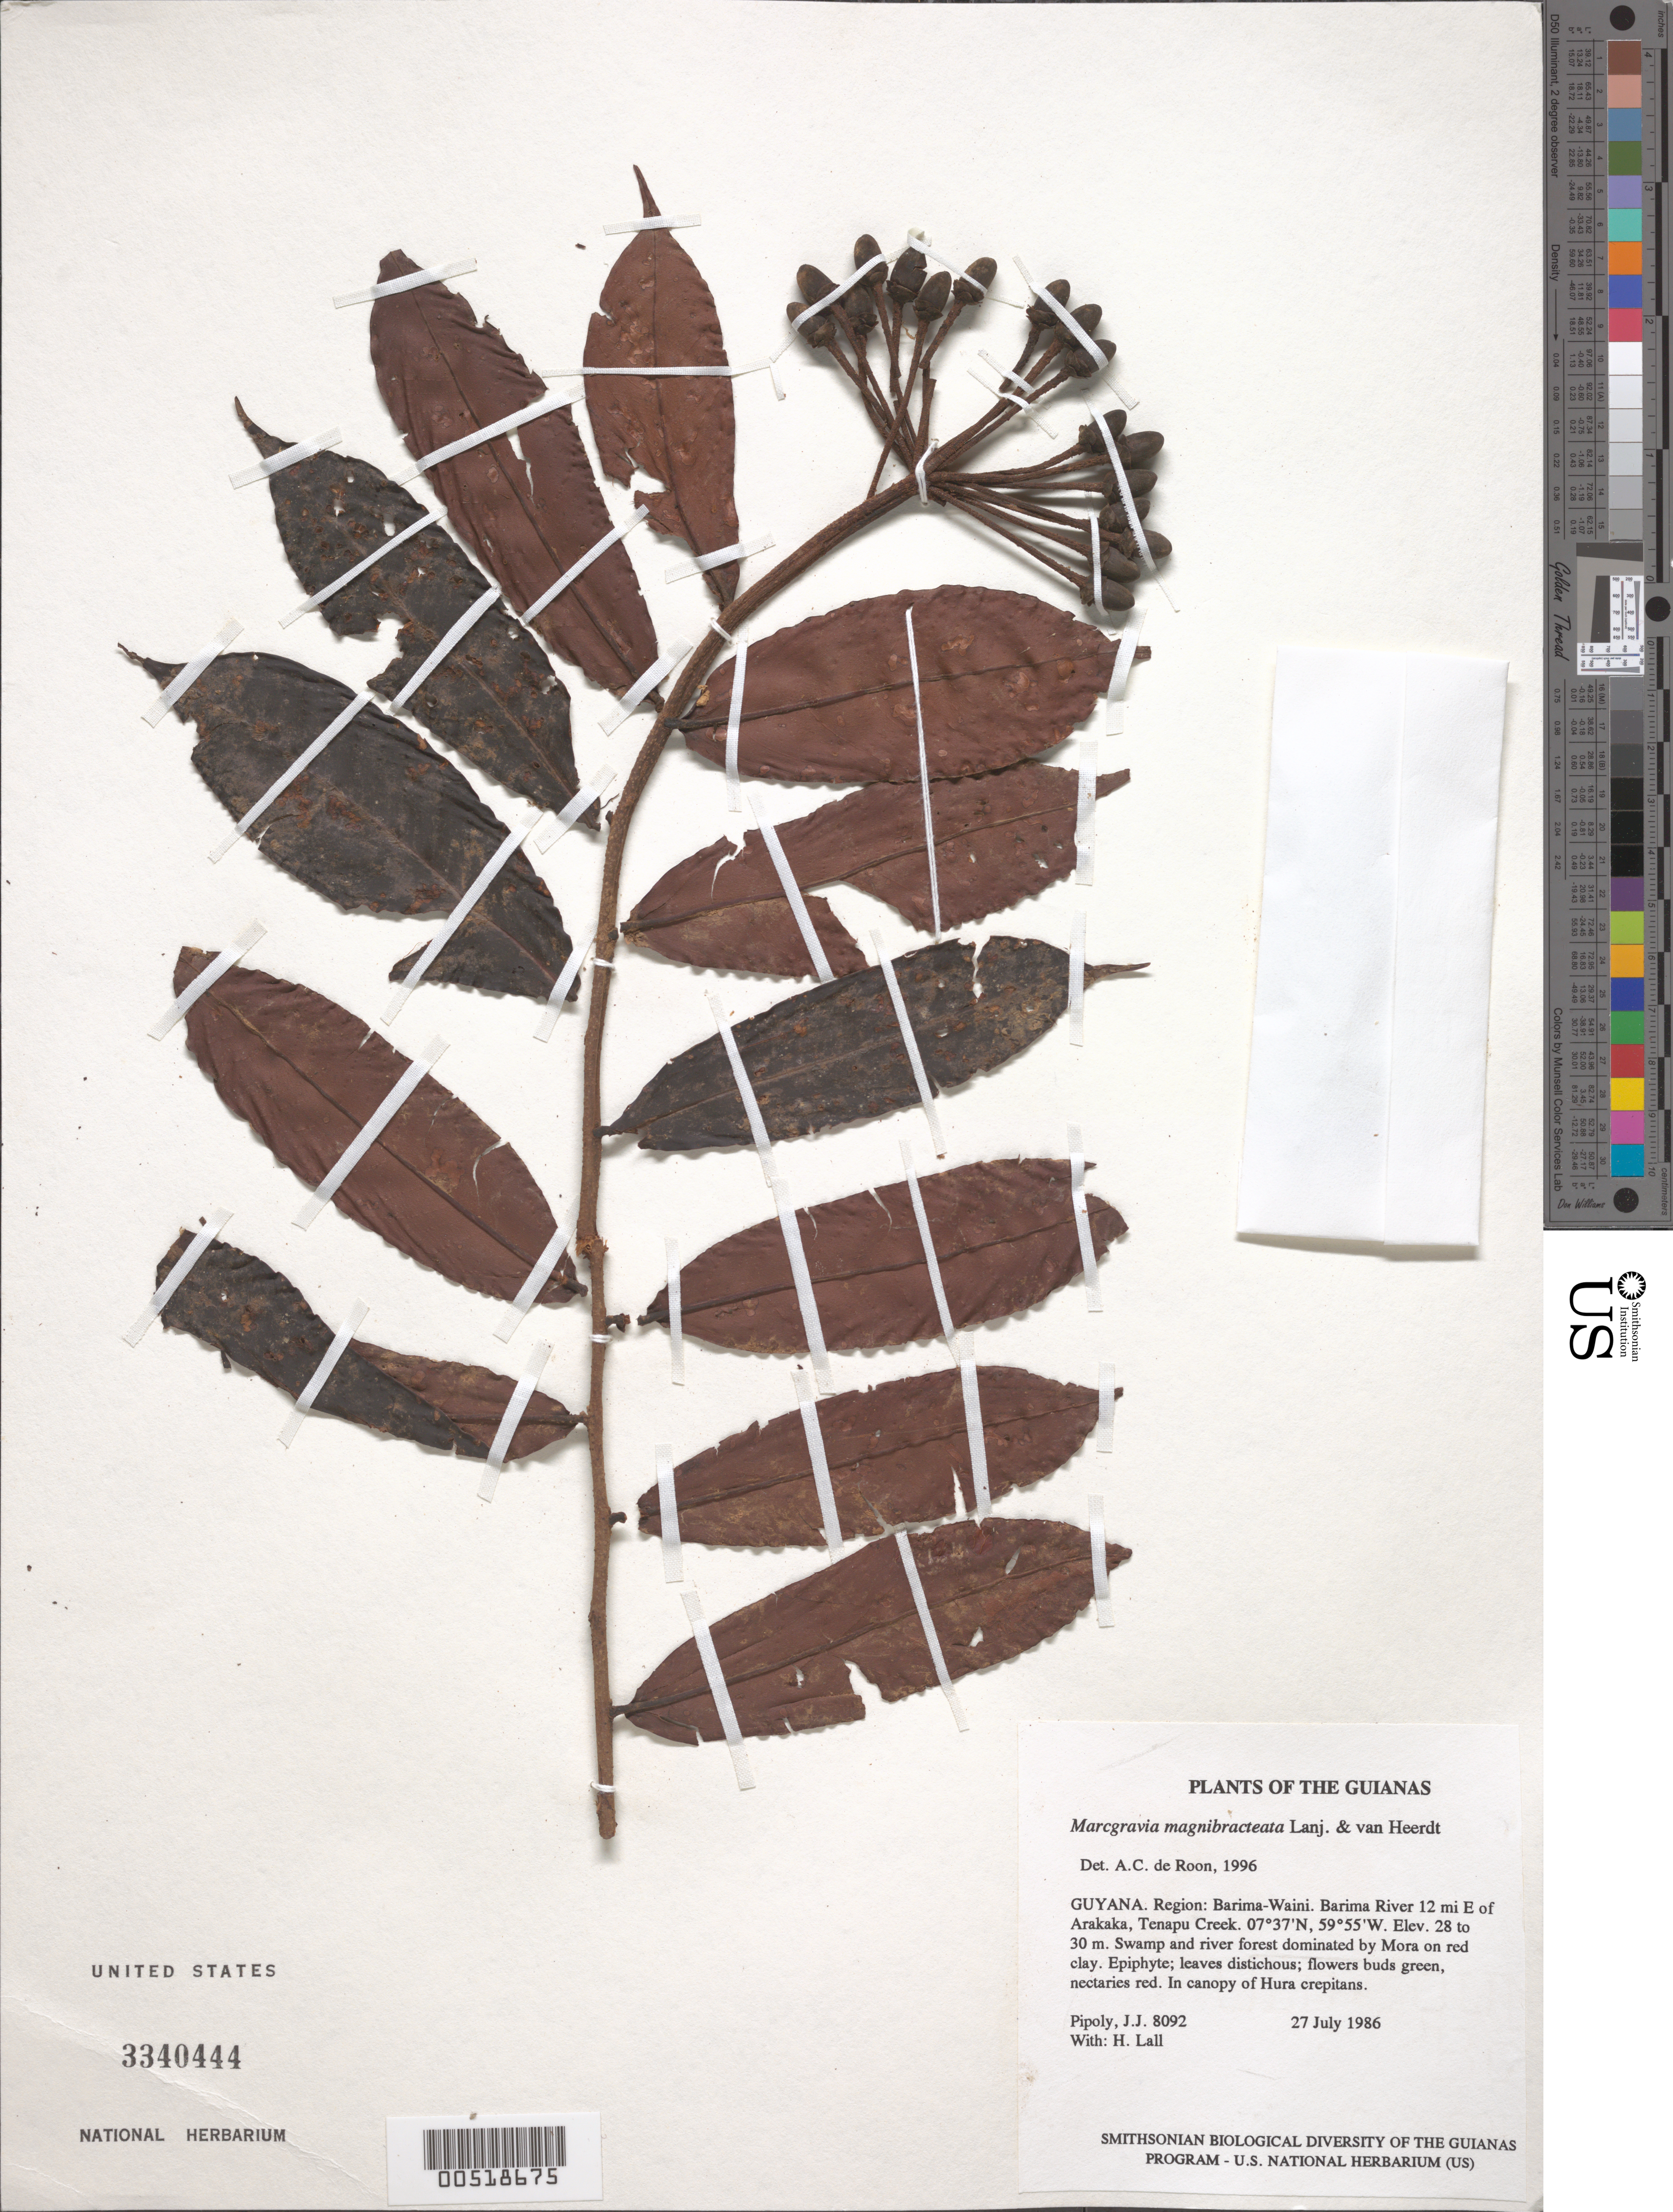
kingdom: Plantae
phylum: Tracheophyta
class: Magnoliopsida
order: Ericales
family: Marcgraviaceae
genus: Marcgravia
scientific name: Marcgravia magnibracteata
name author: Lanj. & Heerdt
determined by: de Roon, A. C.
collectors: J. J. Pipoly & H. Lall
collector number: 8092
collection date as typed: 27 July 1986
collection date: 1986-07-27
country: Guyana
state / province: Barima-Waini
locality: Barima River 12 mi E of Arakaka, Tenapu Creek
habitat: Swamp and river forest dominated by Mora on red clay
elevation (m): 28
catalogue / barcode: US 3340444